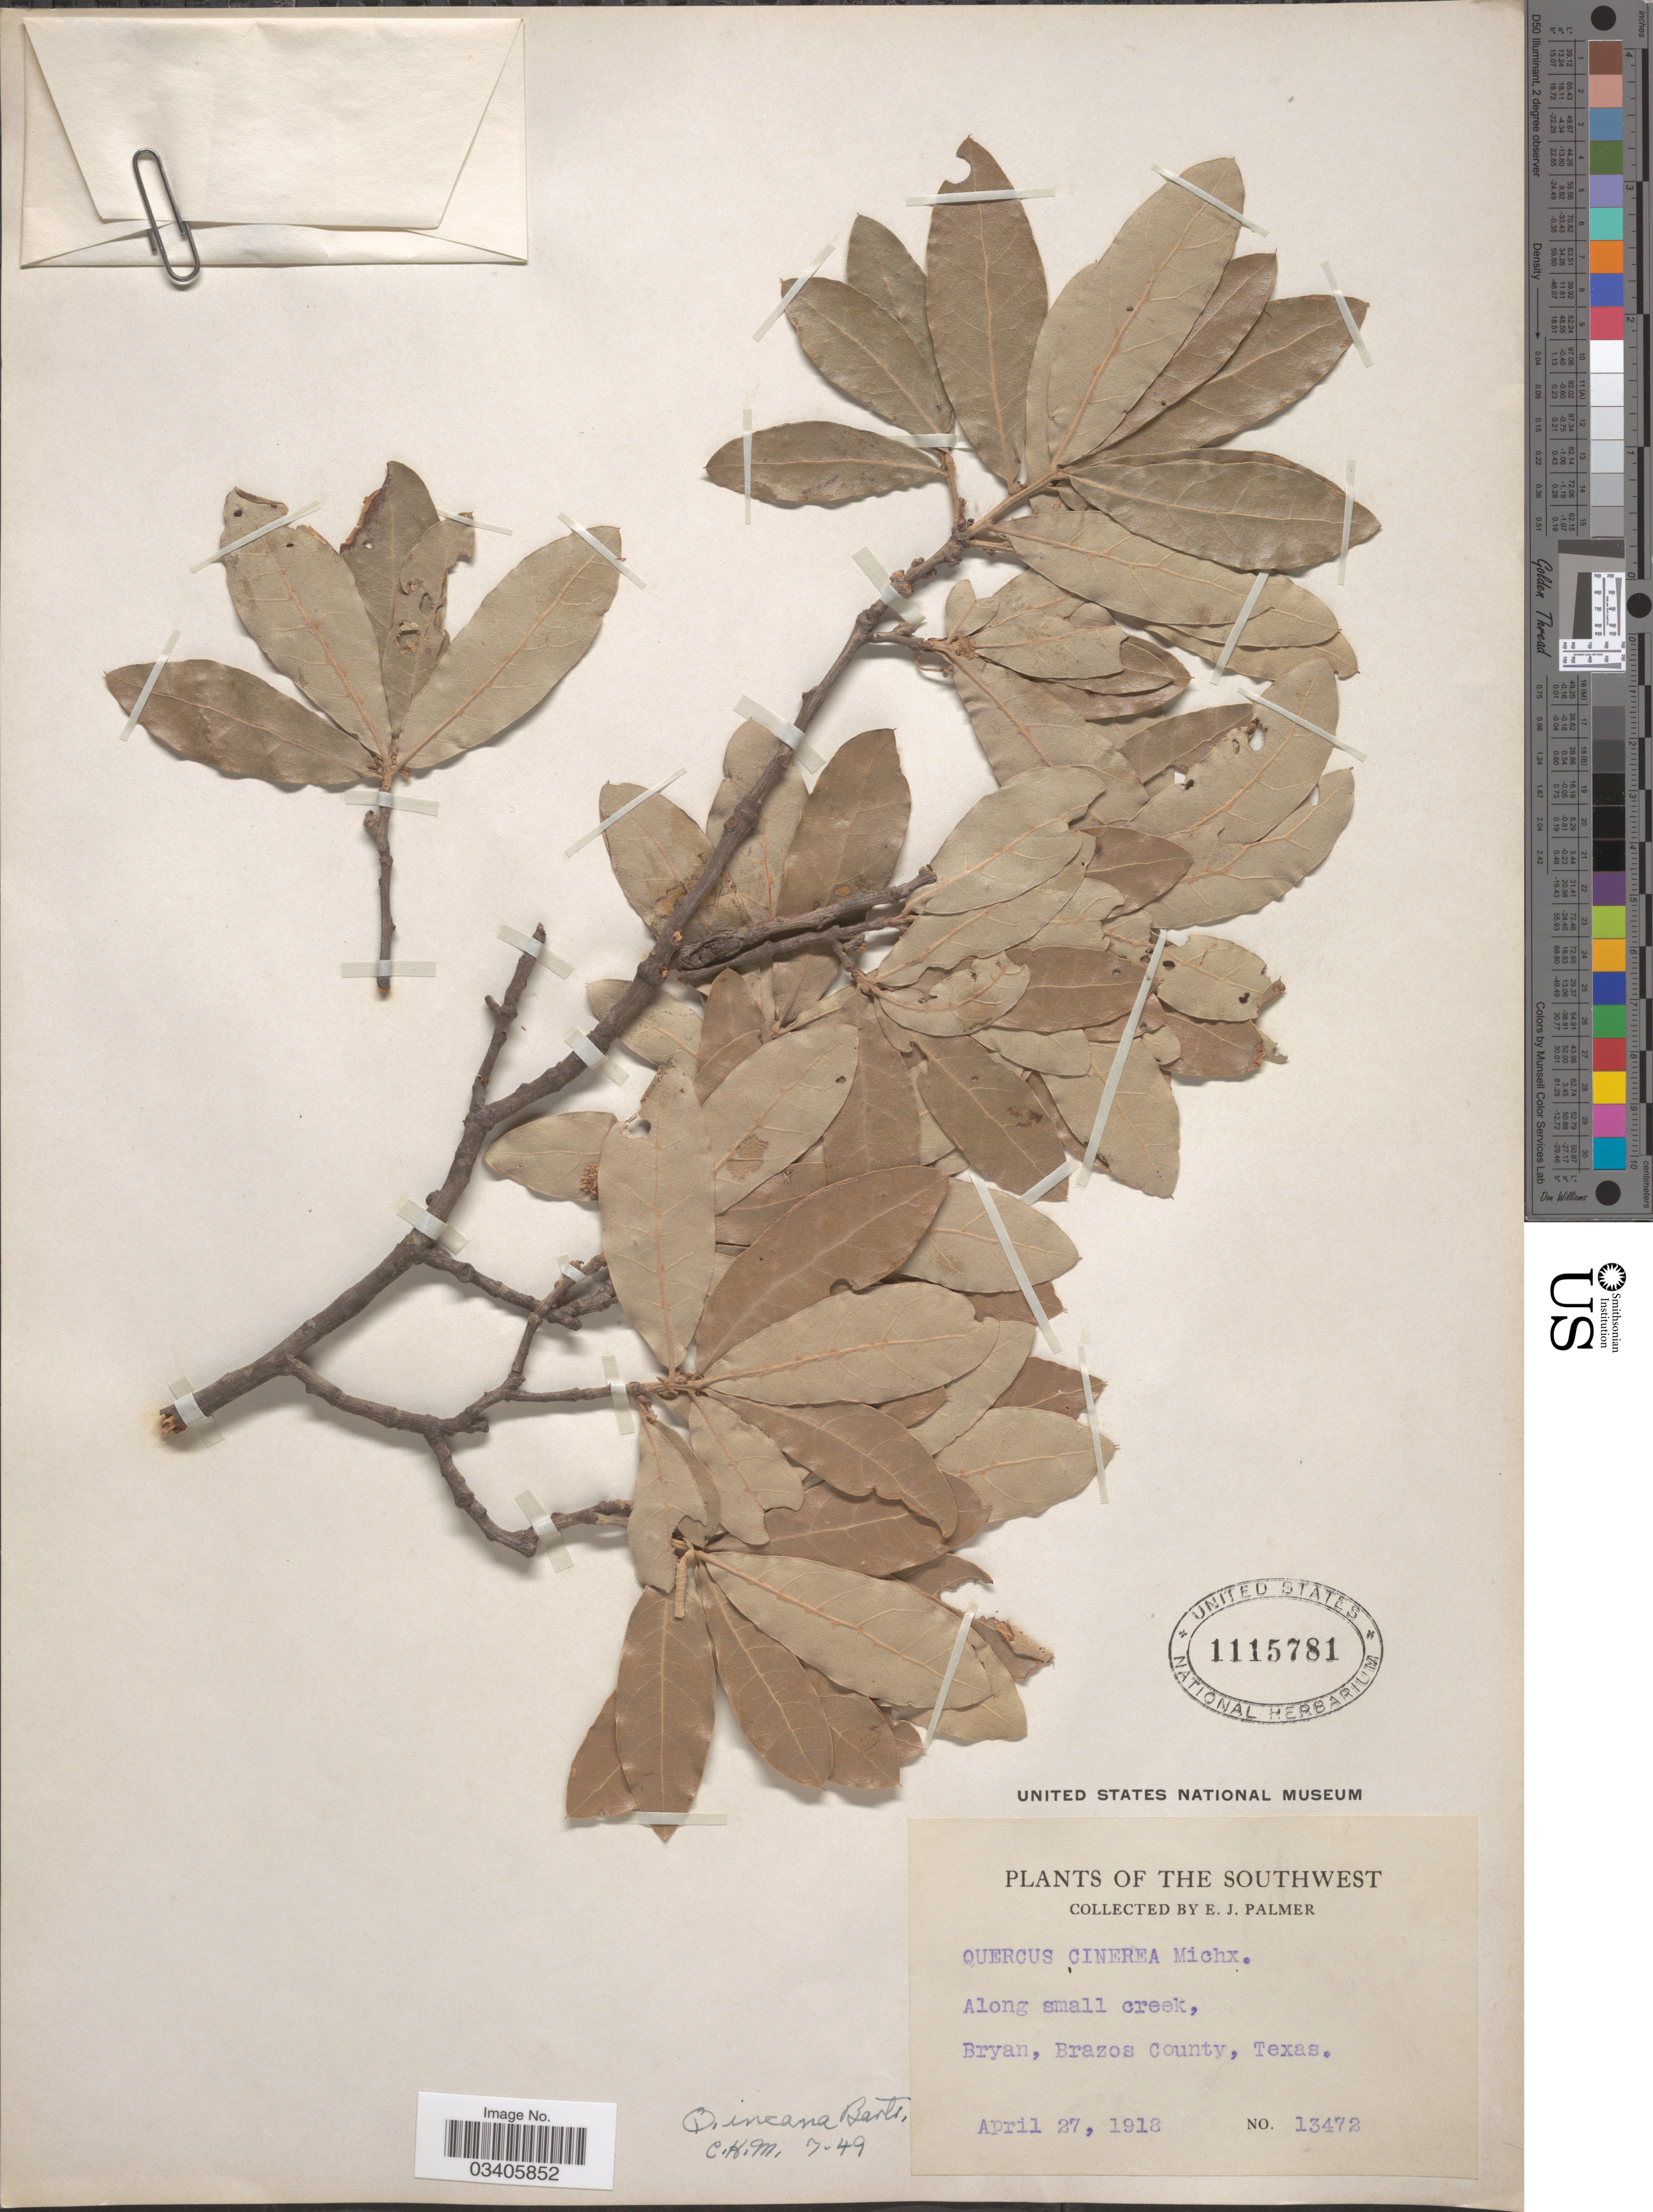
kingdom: Plantae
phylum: Tracheophyta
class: Magnoliopsida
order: Fagales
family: Fagaceae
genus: Quercus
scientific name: Quercus incana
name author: W. Bartram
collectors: E. J. Palmer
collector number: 13472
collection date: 1918-04-27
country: United States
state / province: Texas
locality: The Southwest. Bryan, Brazos County.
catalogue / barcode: US 1115781